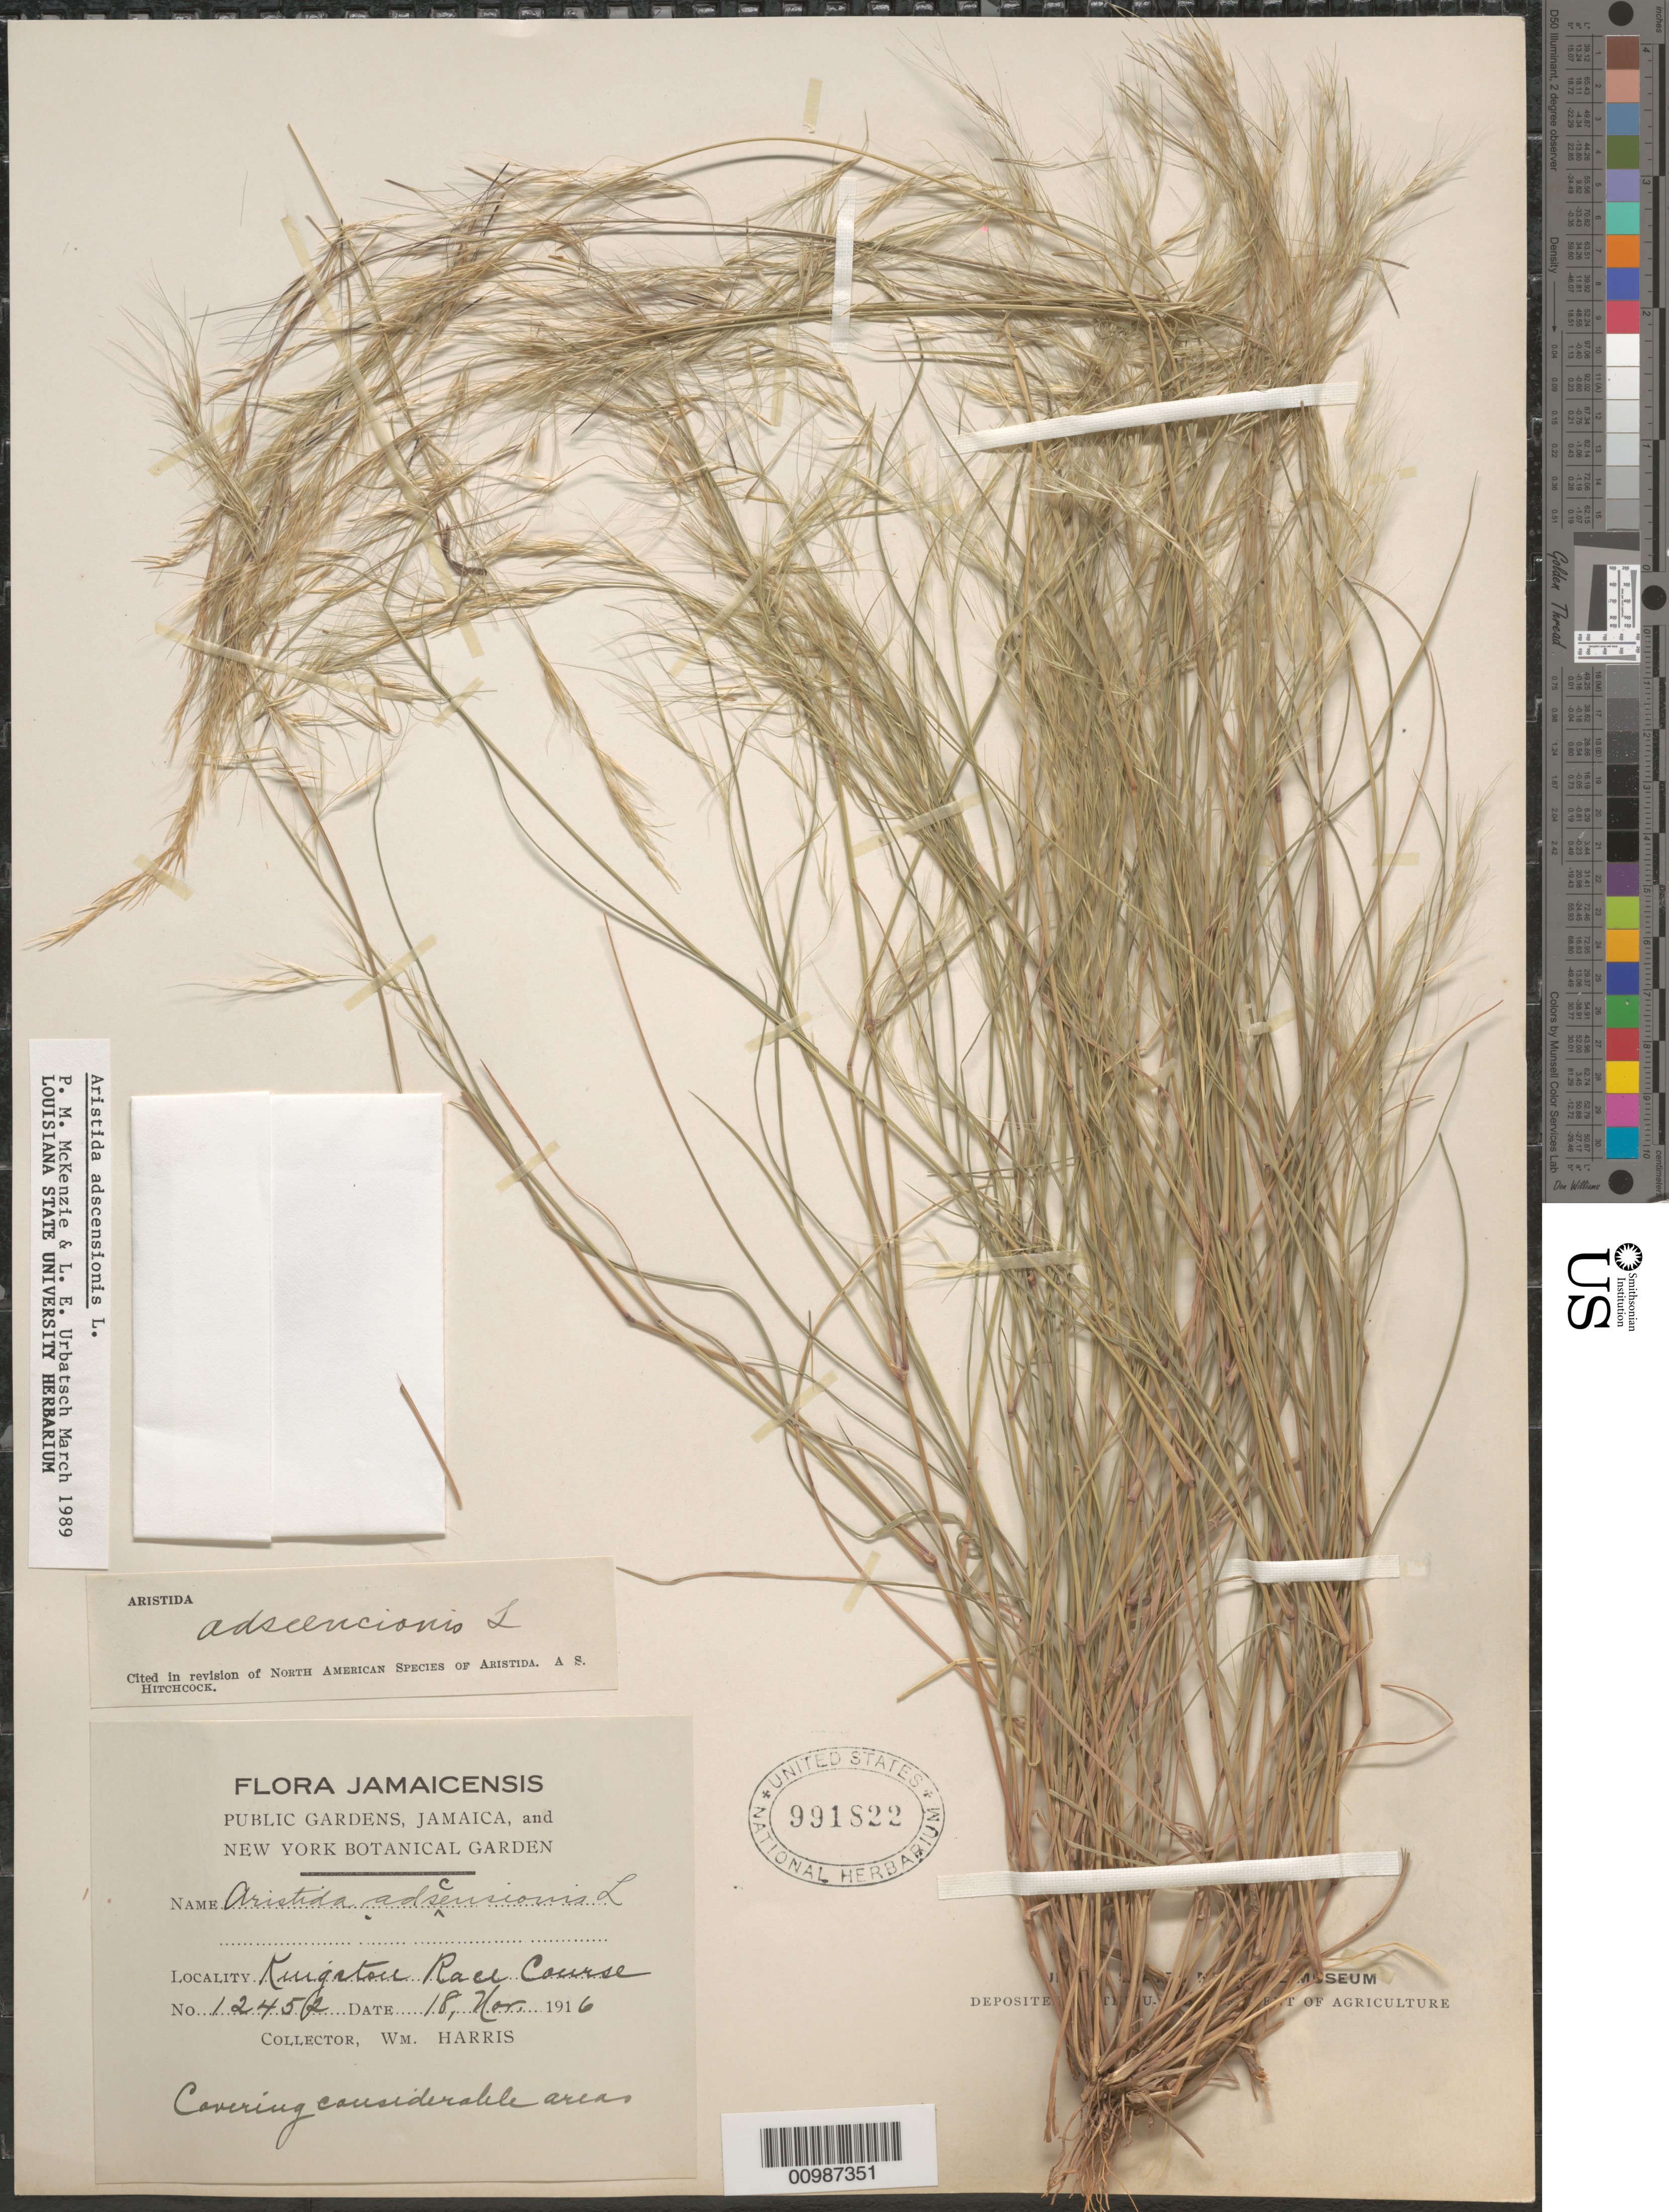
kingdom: Plantae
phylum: Tracheophyta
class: Liliopsida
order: Poales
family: Poaceae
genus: Aristida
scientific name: Aristida adscensionis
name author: L.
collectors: W. H. Harris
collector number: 12452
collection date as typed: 18 Nov 1916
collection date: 1916-11-18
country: Jamaica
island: Jamaica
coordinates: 0 N, 0 E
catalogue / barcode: US 991822